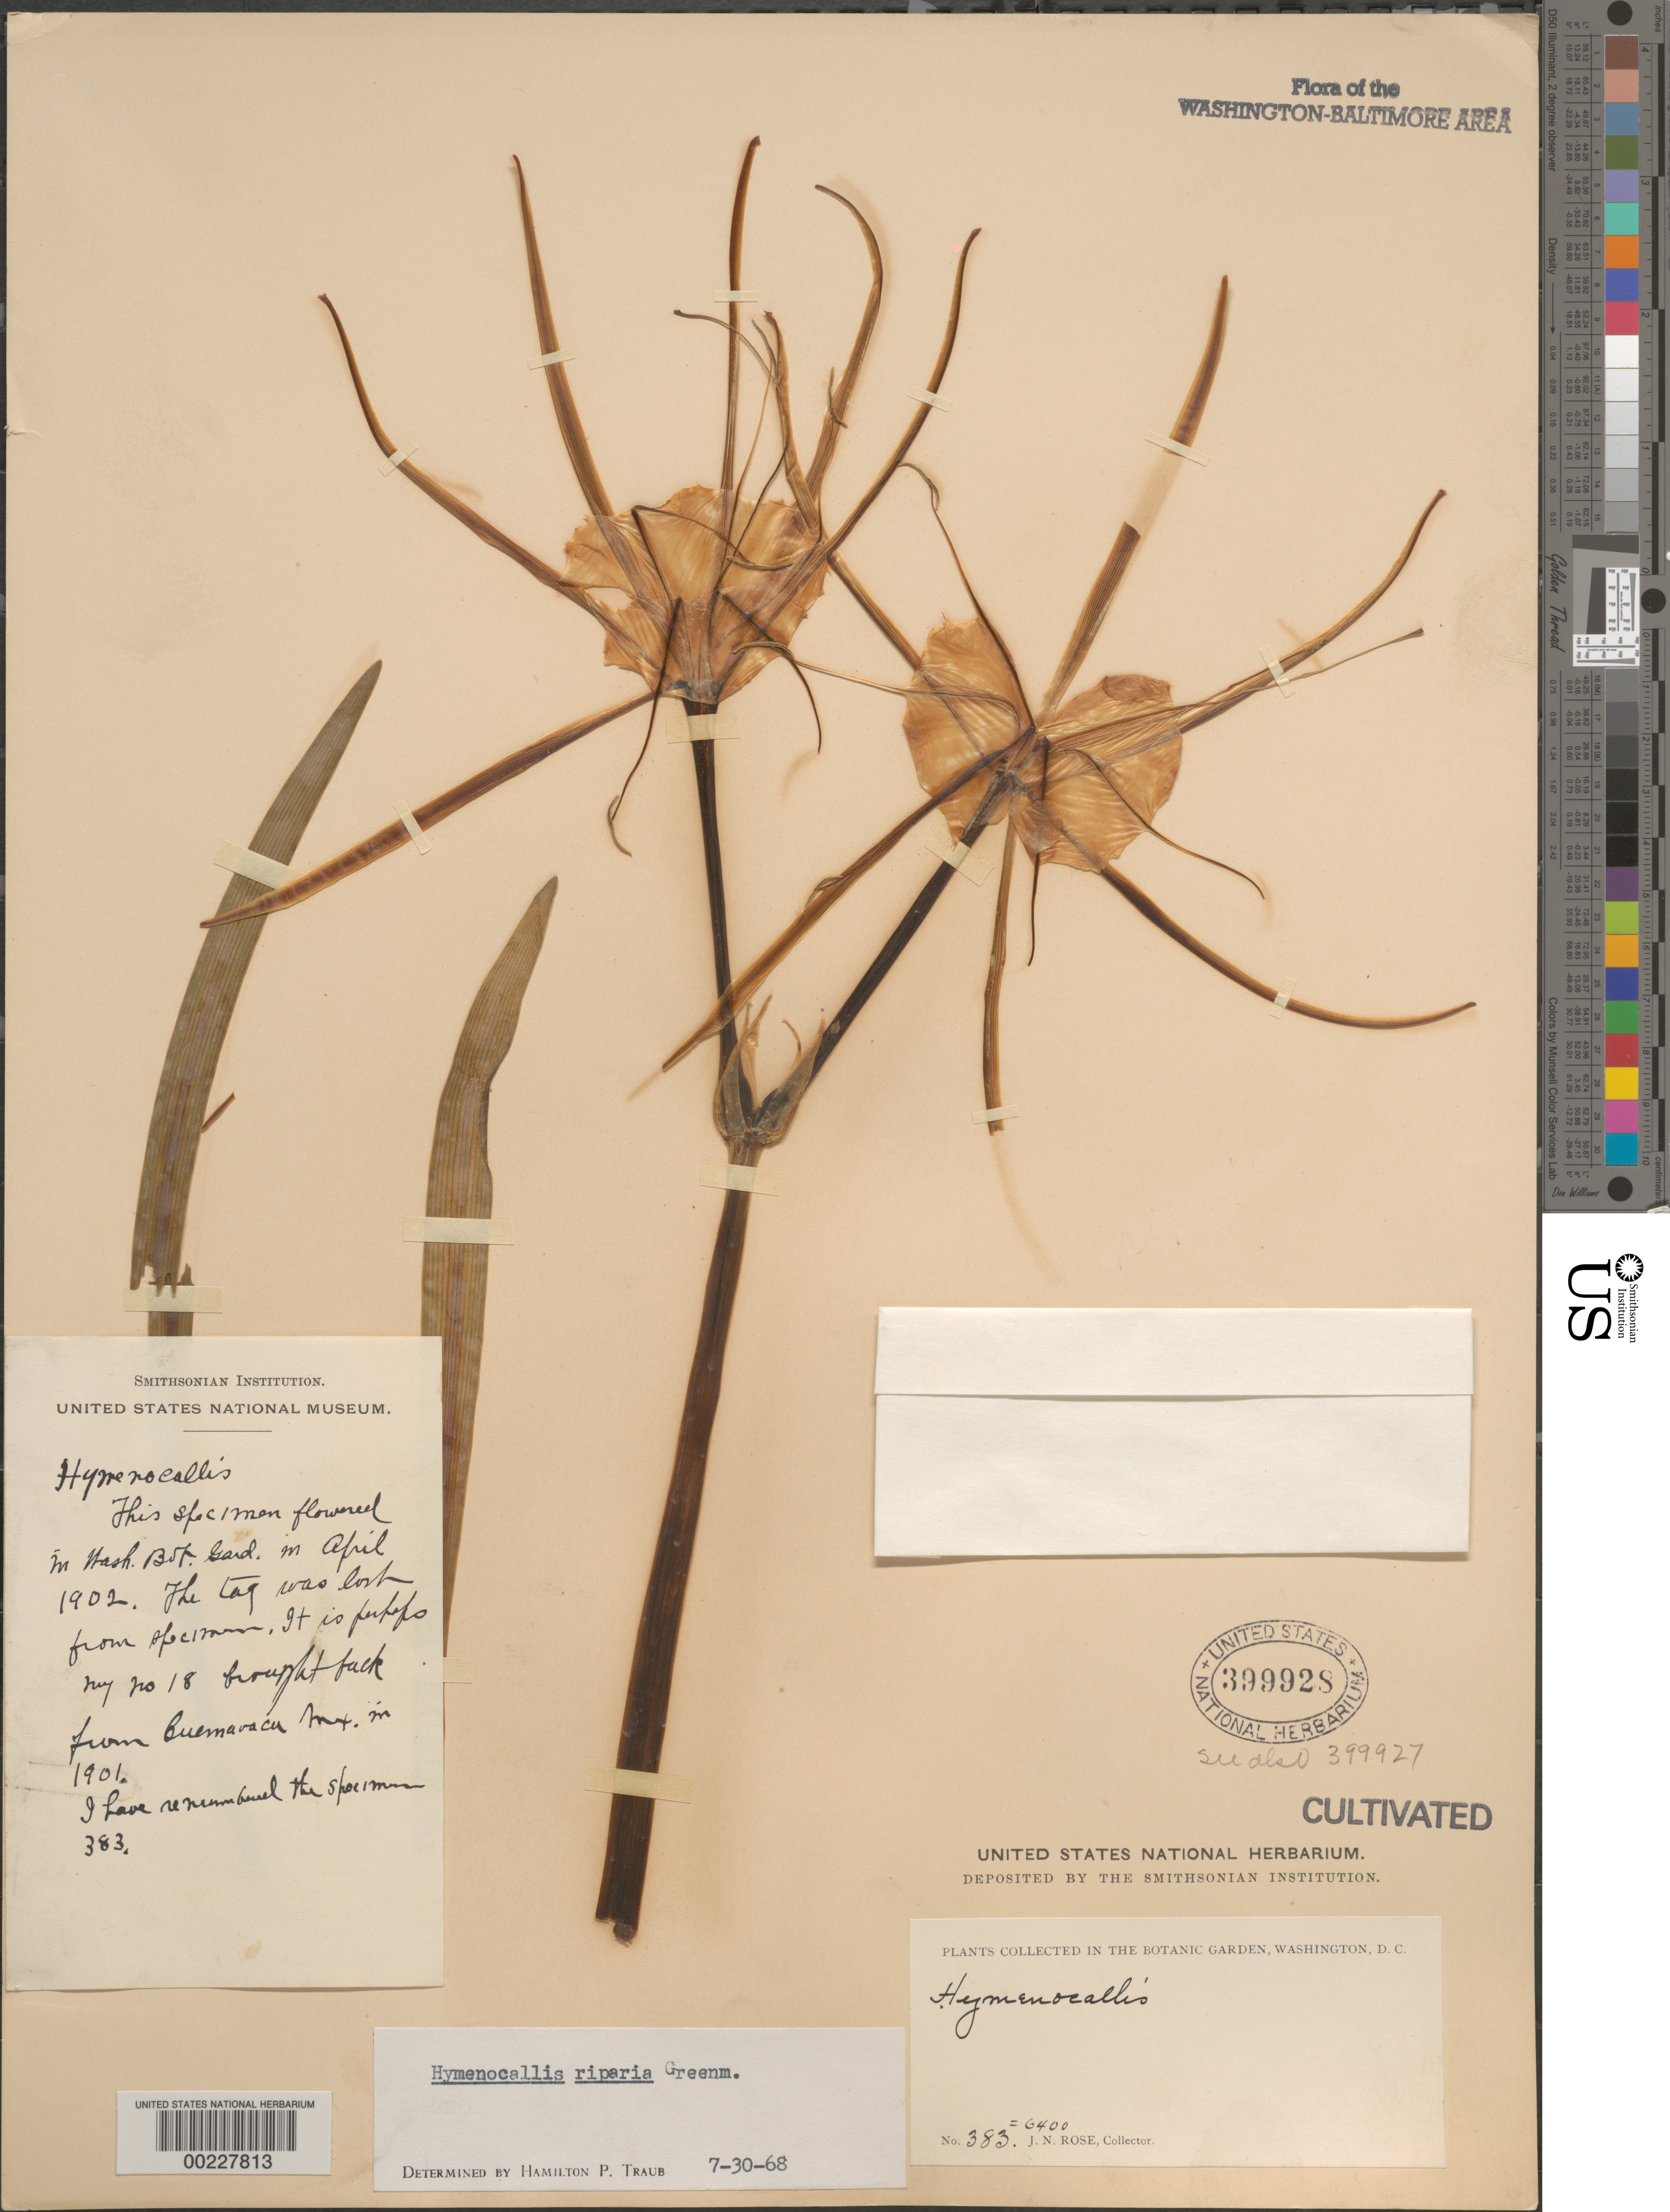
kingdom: Plantae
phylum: Tracheophyta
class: Liliopsida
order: Asparagales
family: Amaryllidaceae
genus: Hymenocallis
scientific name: Hymenocallis riparia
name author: Greenm.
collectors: J. N. Rose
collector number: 383=6400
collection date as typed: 1902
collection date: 1902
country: United States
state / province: District of Columbia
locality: Botanical gardens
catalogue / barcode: US 399928